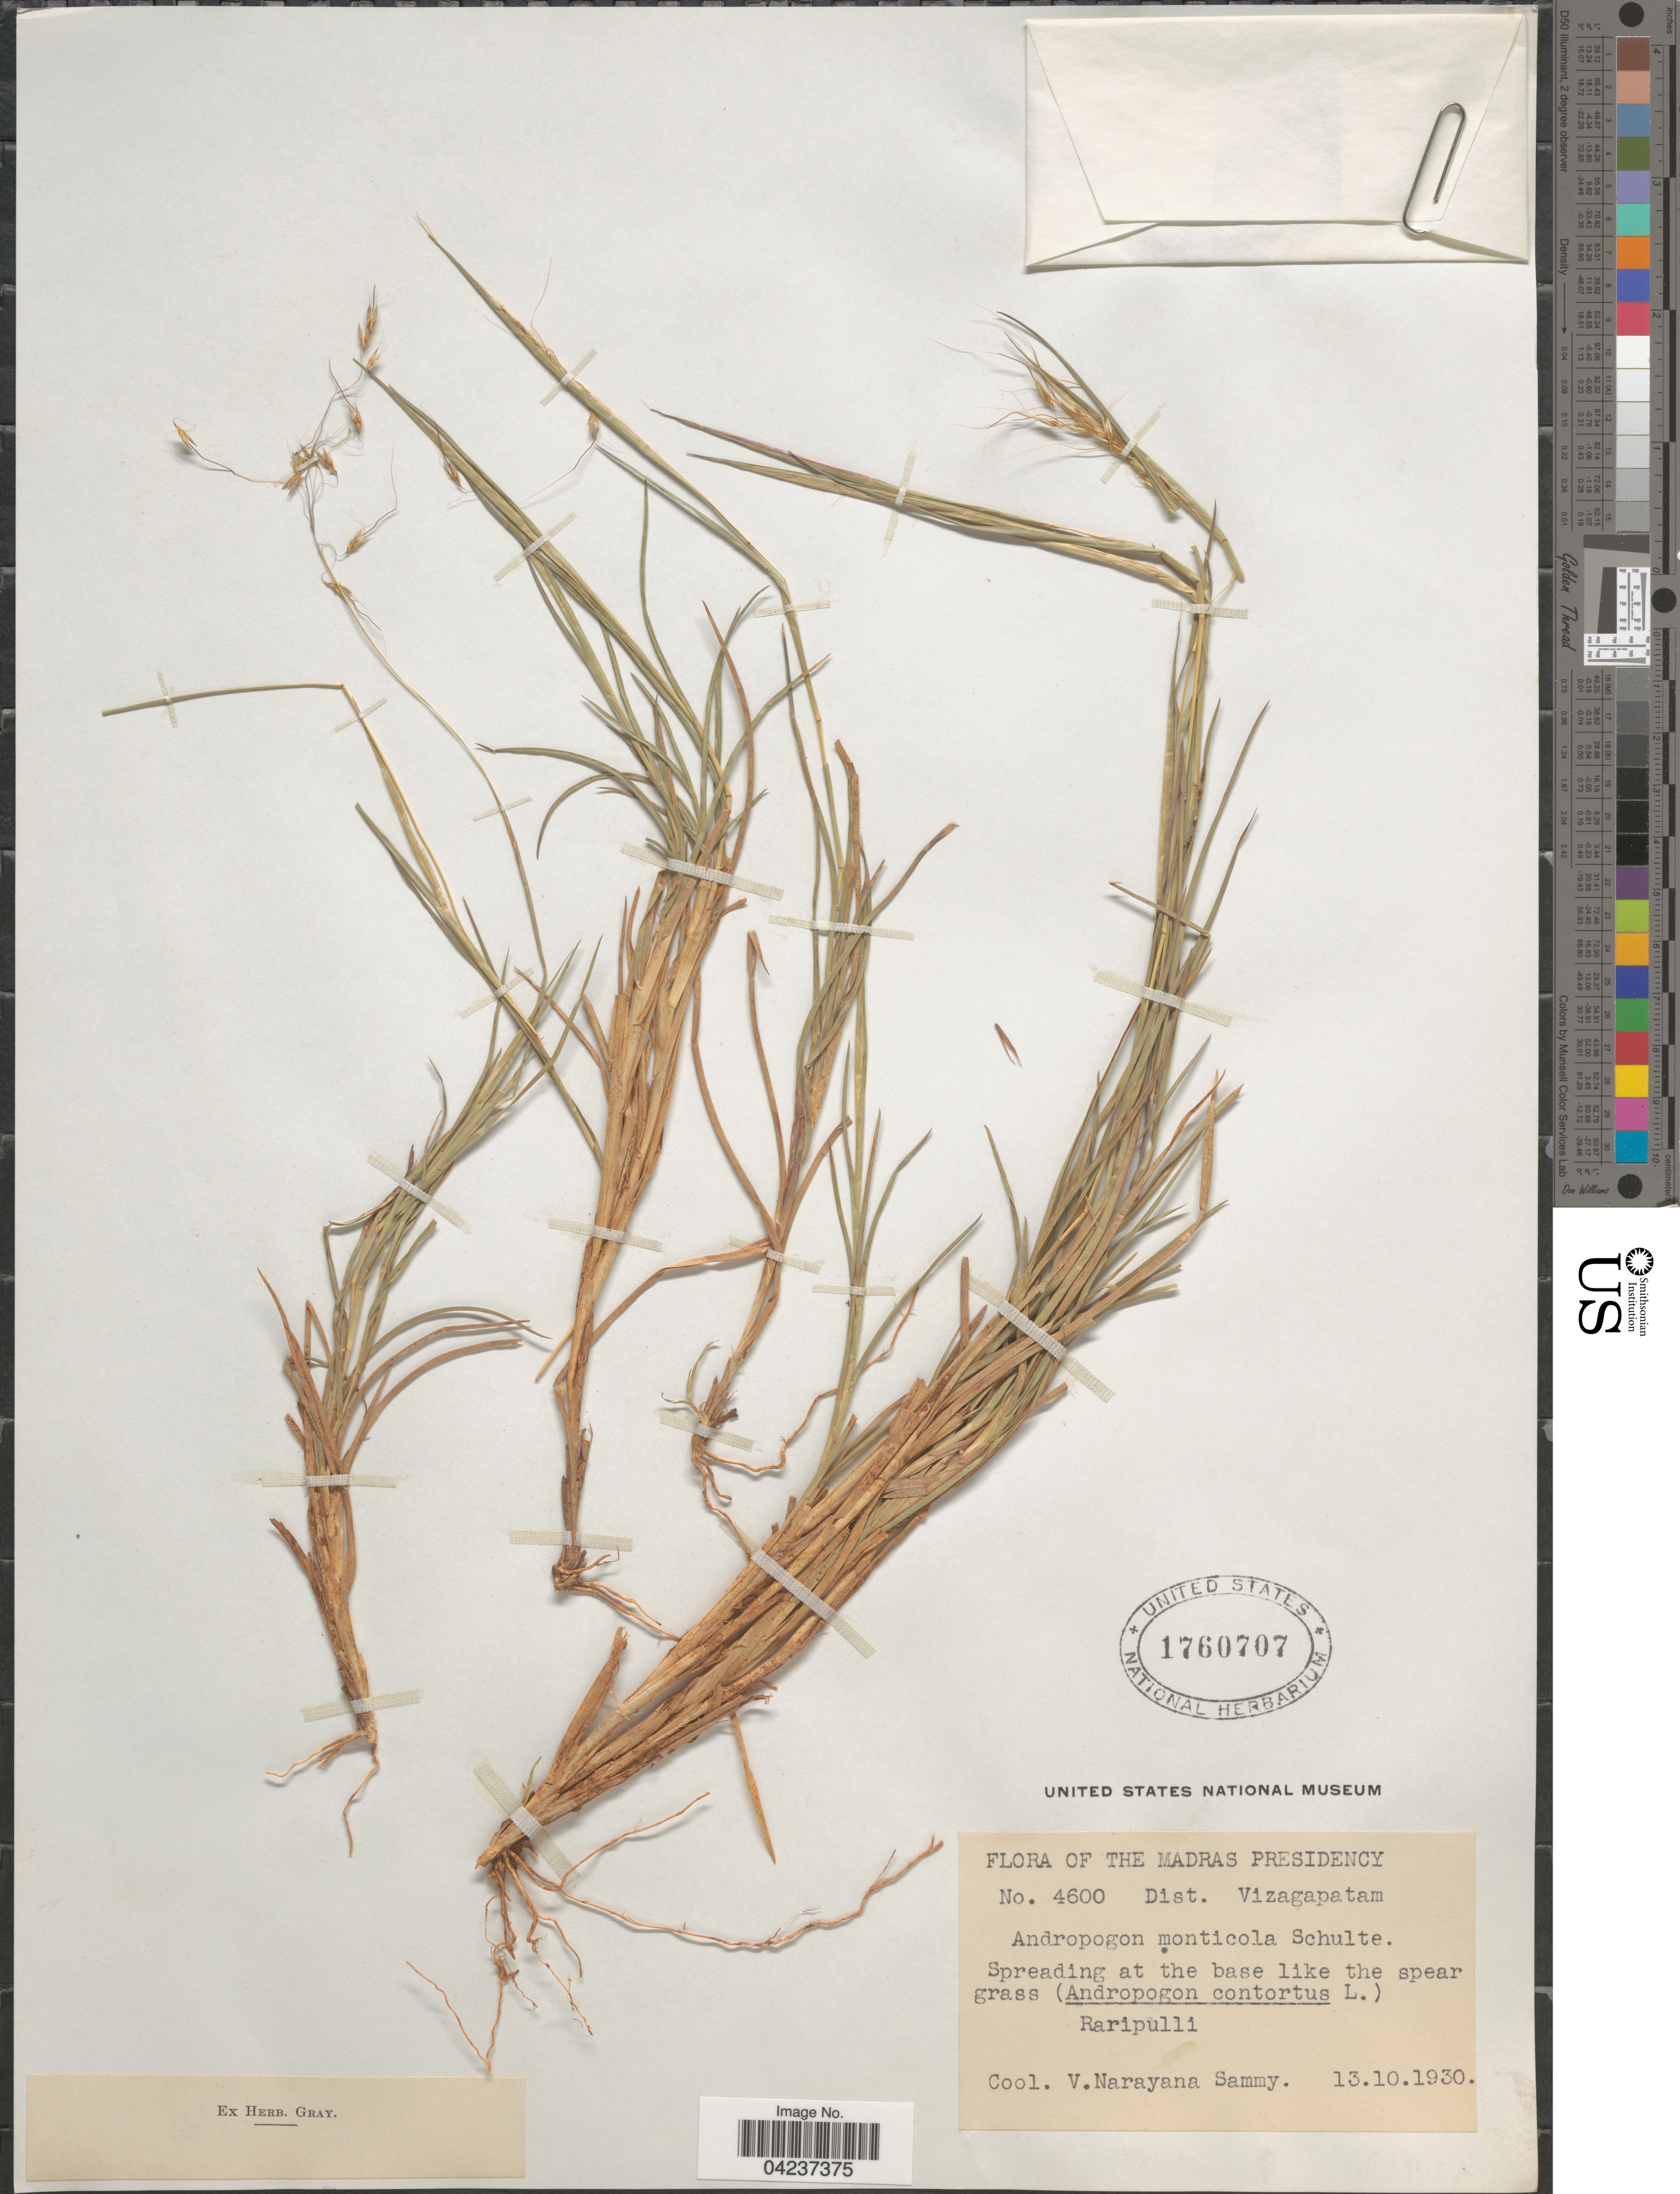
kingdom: Plantae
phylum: Tracheophyta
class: Liliopsida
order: Poales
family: Poaceae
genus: Chrysopogon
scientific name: Chrysopogon nodulibarbis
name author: (Hochst. ex Steud.) Henr.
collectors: V. Narayanasamy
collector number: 4600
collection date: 1930-10-13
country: India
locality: The Madras Presidency. Dist. Vizagapatam. Raripulli.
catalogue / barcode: US 1760707